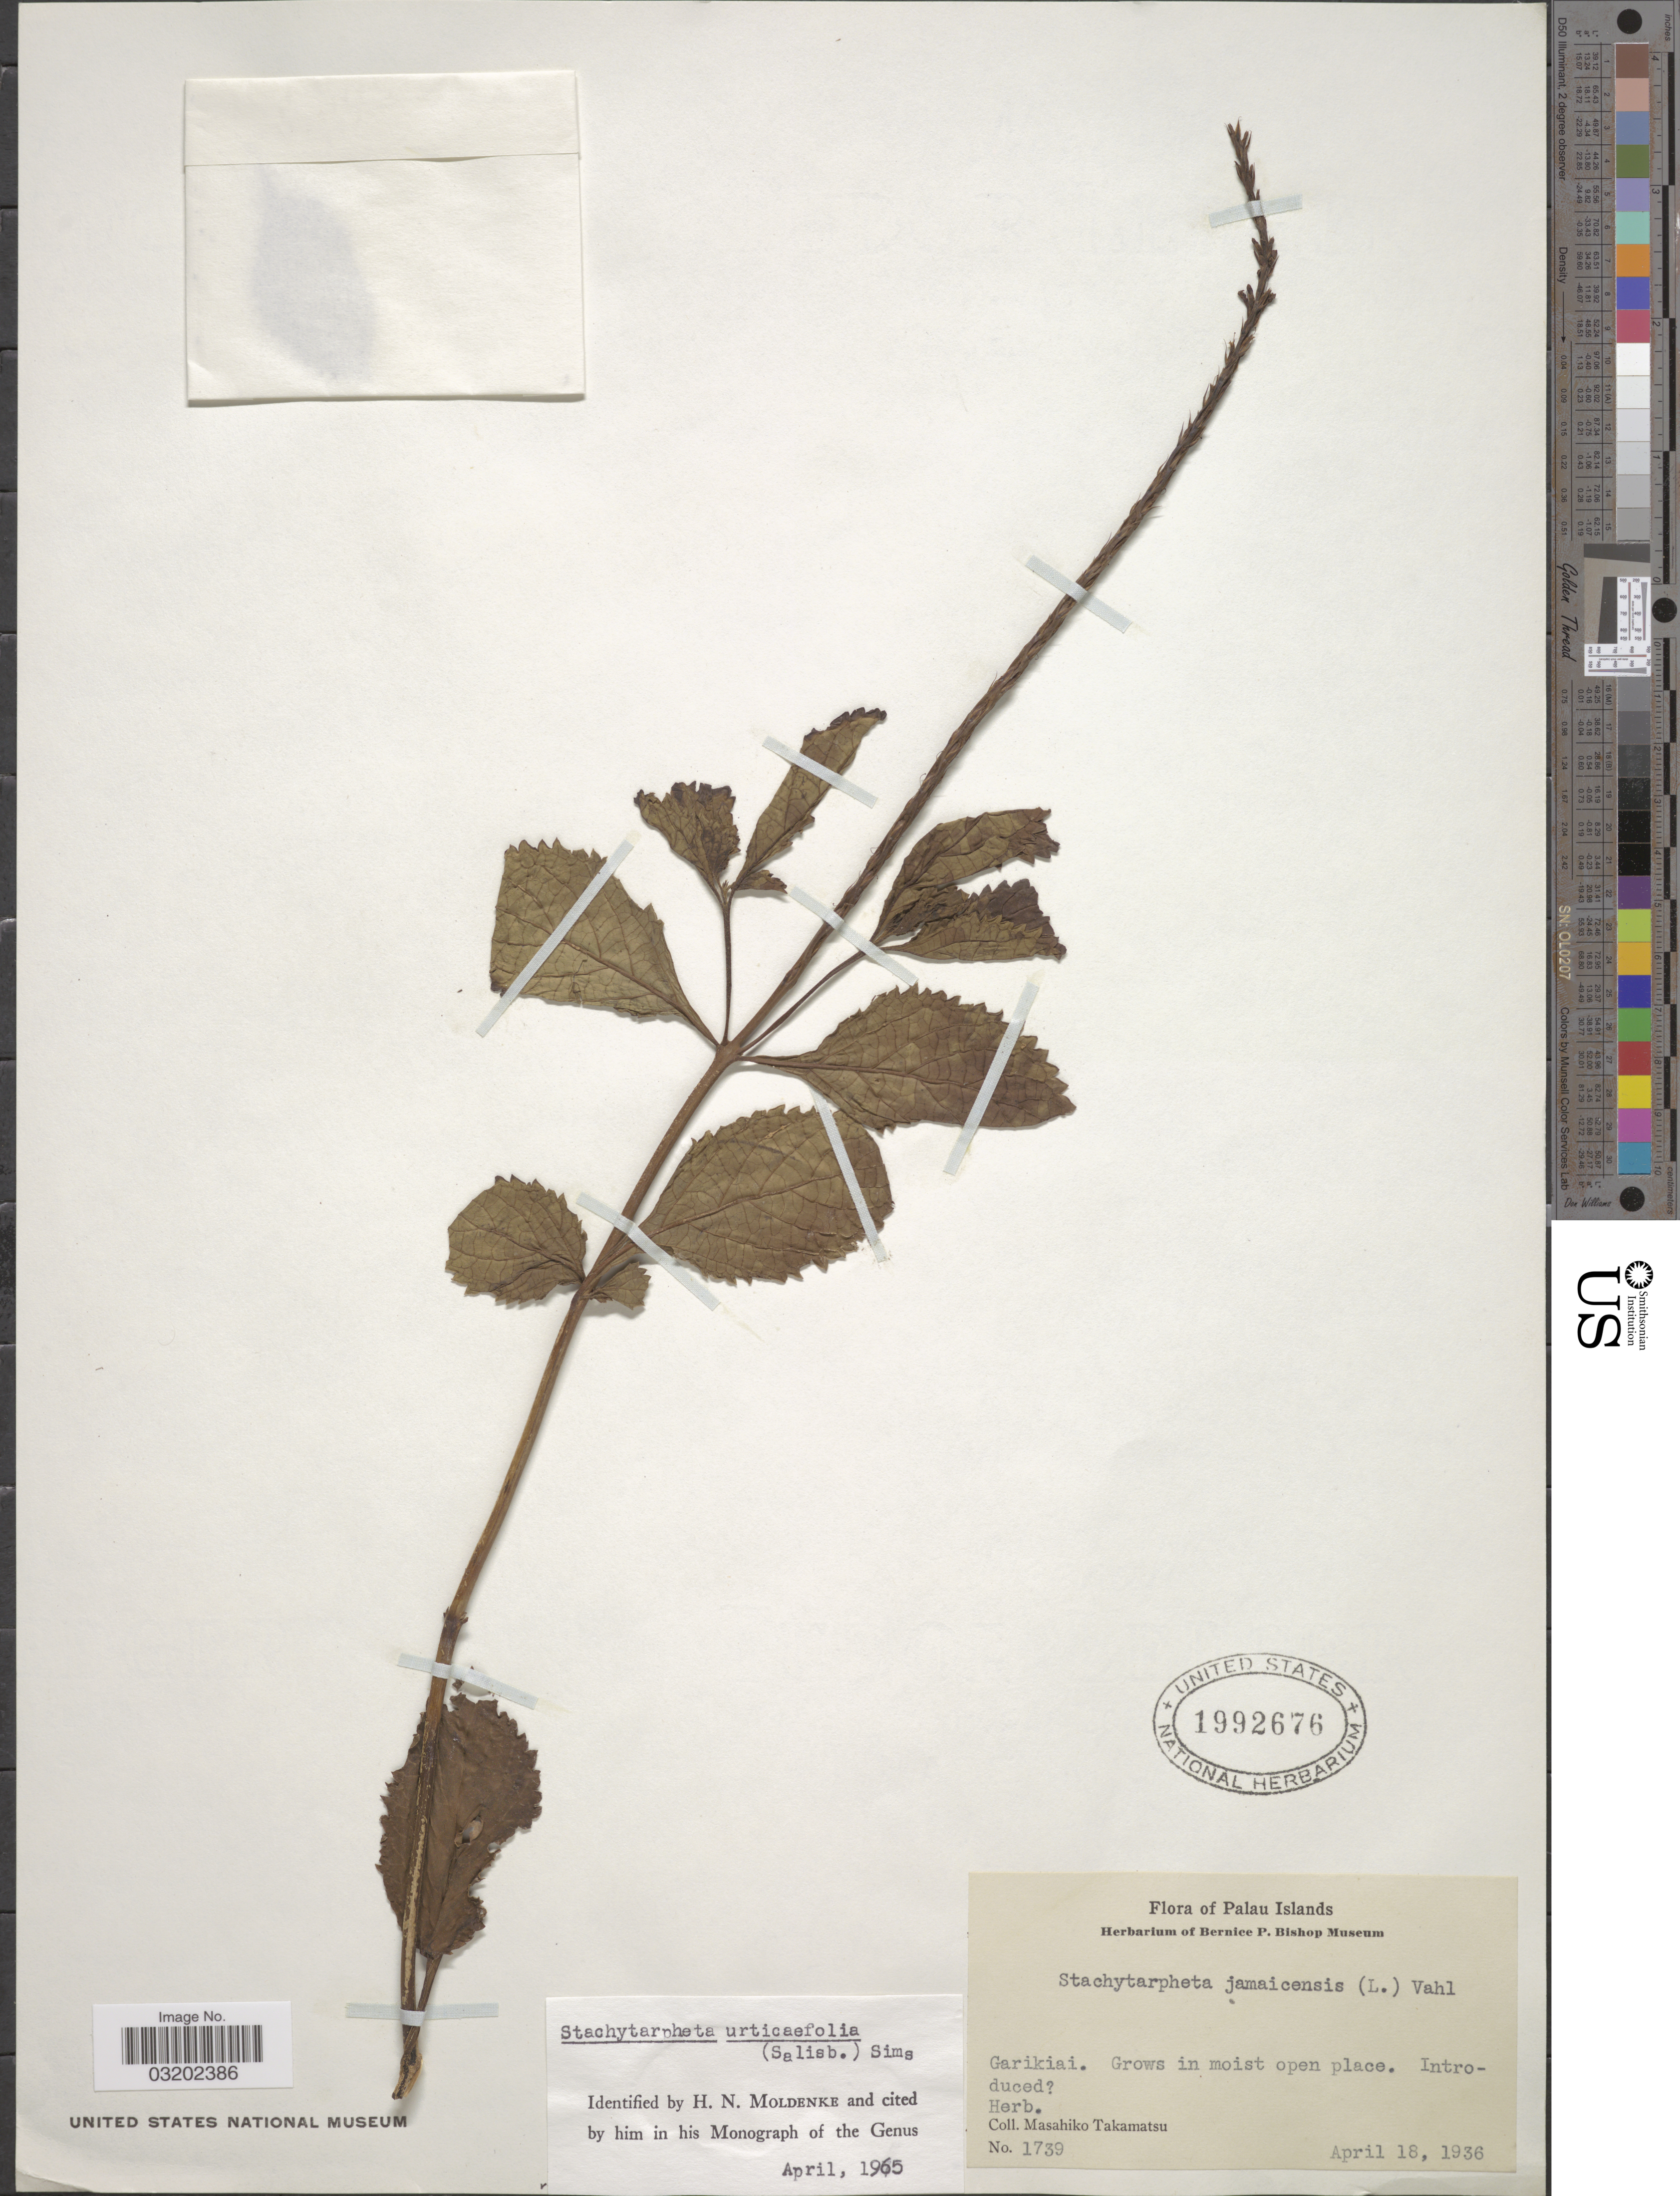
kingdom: Plantae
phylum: Tracheophyta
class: Magnoliopsida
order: Lamiales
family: Verbenaceae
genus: Stachytarpheta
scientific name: Stachytarpheta urticifolia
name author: Sims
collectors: M. Takamatsu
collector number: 1739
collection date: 1936-04-18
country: Palau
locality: Palau Islands. Garikiai.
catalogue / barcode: US 1992676